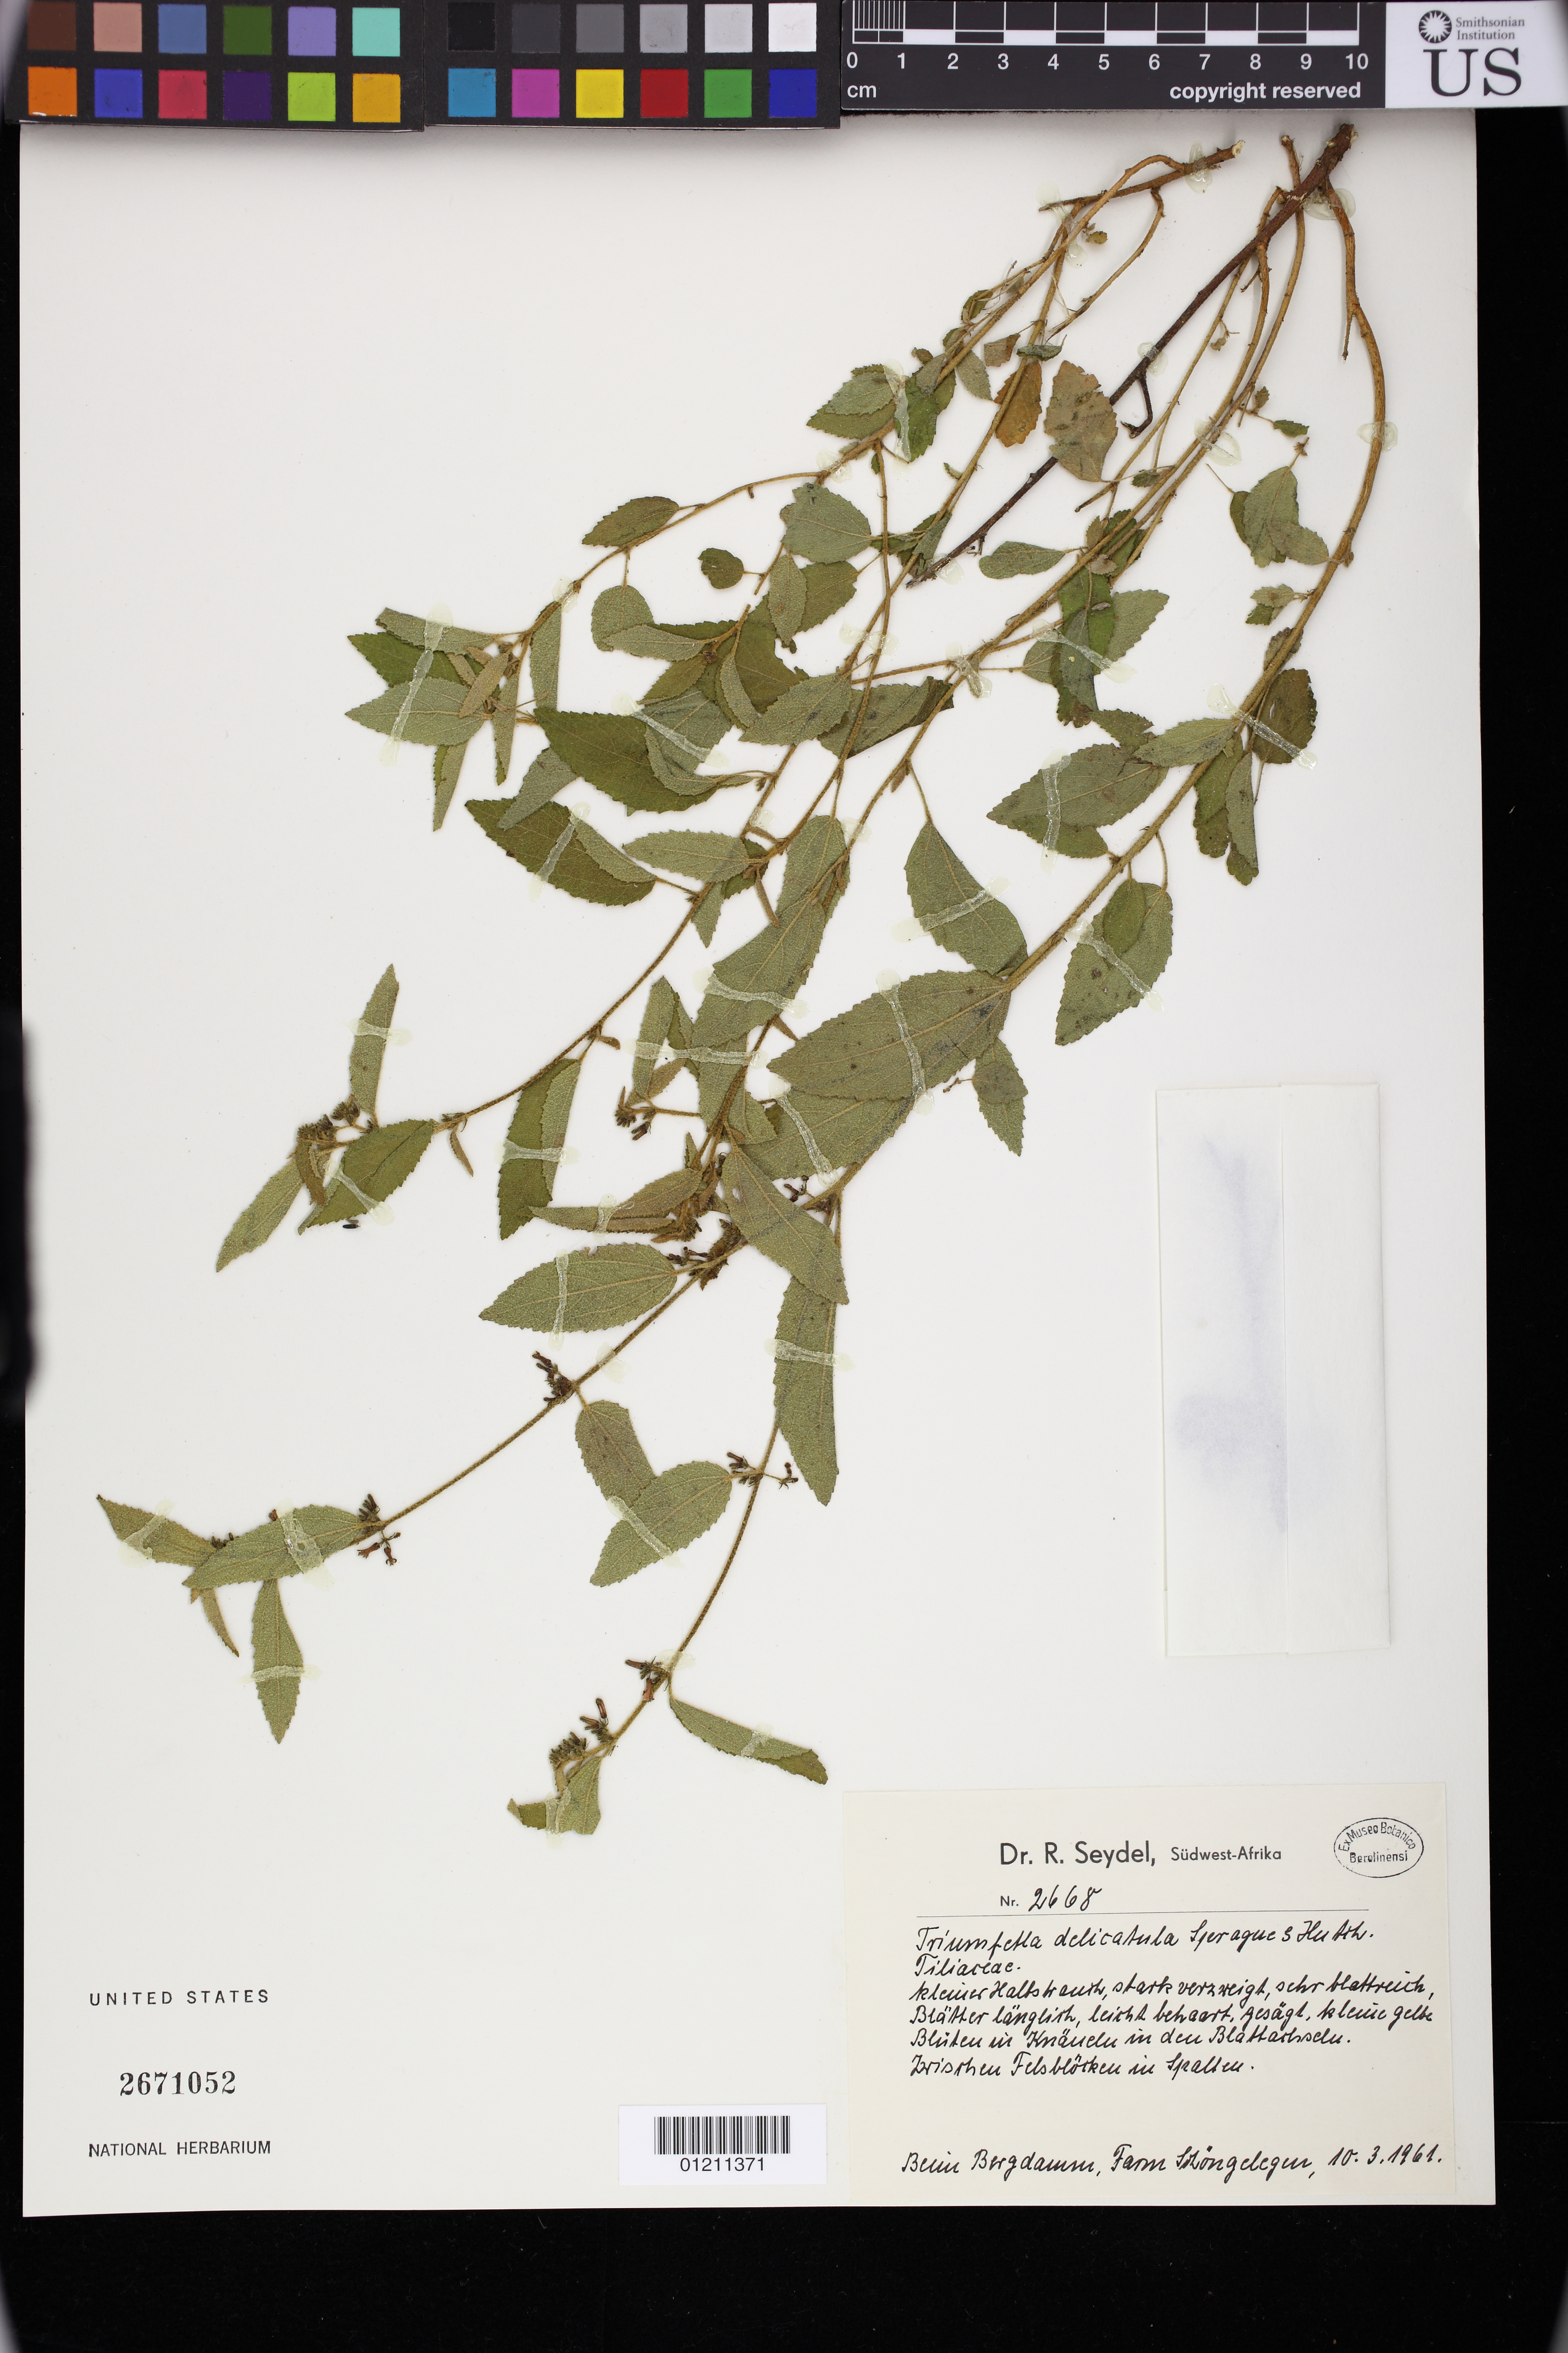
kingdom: Plantae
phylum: Tracheophyta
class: Magnoliopsida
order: Malvales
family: Malvaceae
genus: Triumfetta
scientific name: Triumfetta delicatula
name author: Sprague & Hutch.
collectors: R. Seydel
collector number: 2668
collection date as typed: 03 Oct 1961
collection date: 1961-10-03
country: Namibia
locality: Sudwest-Afrika: Becin Bergdamm, Farm Schongelegen.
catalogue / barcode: US 2671052